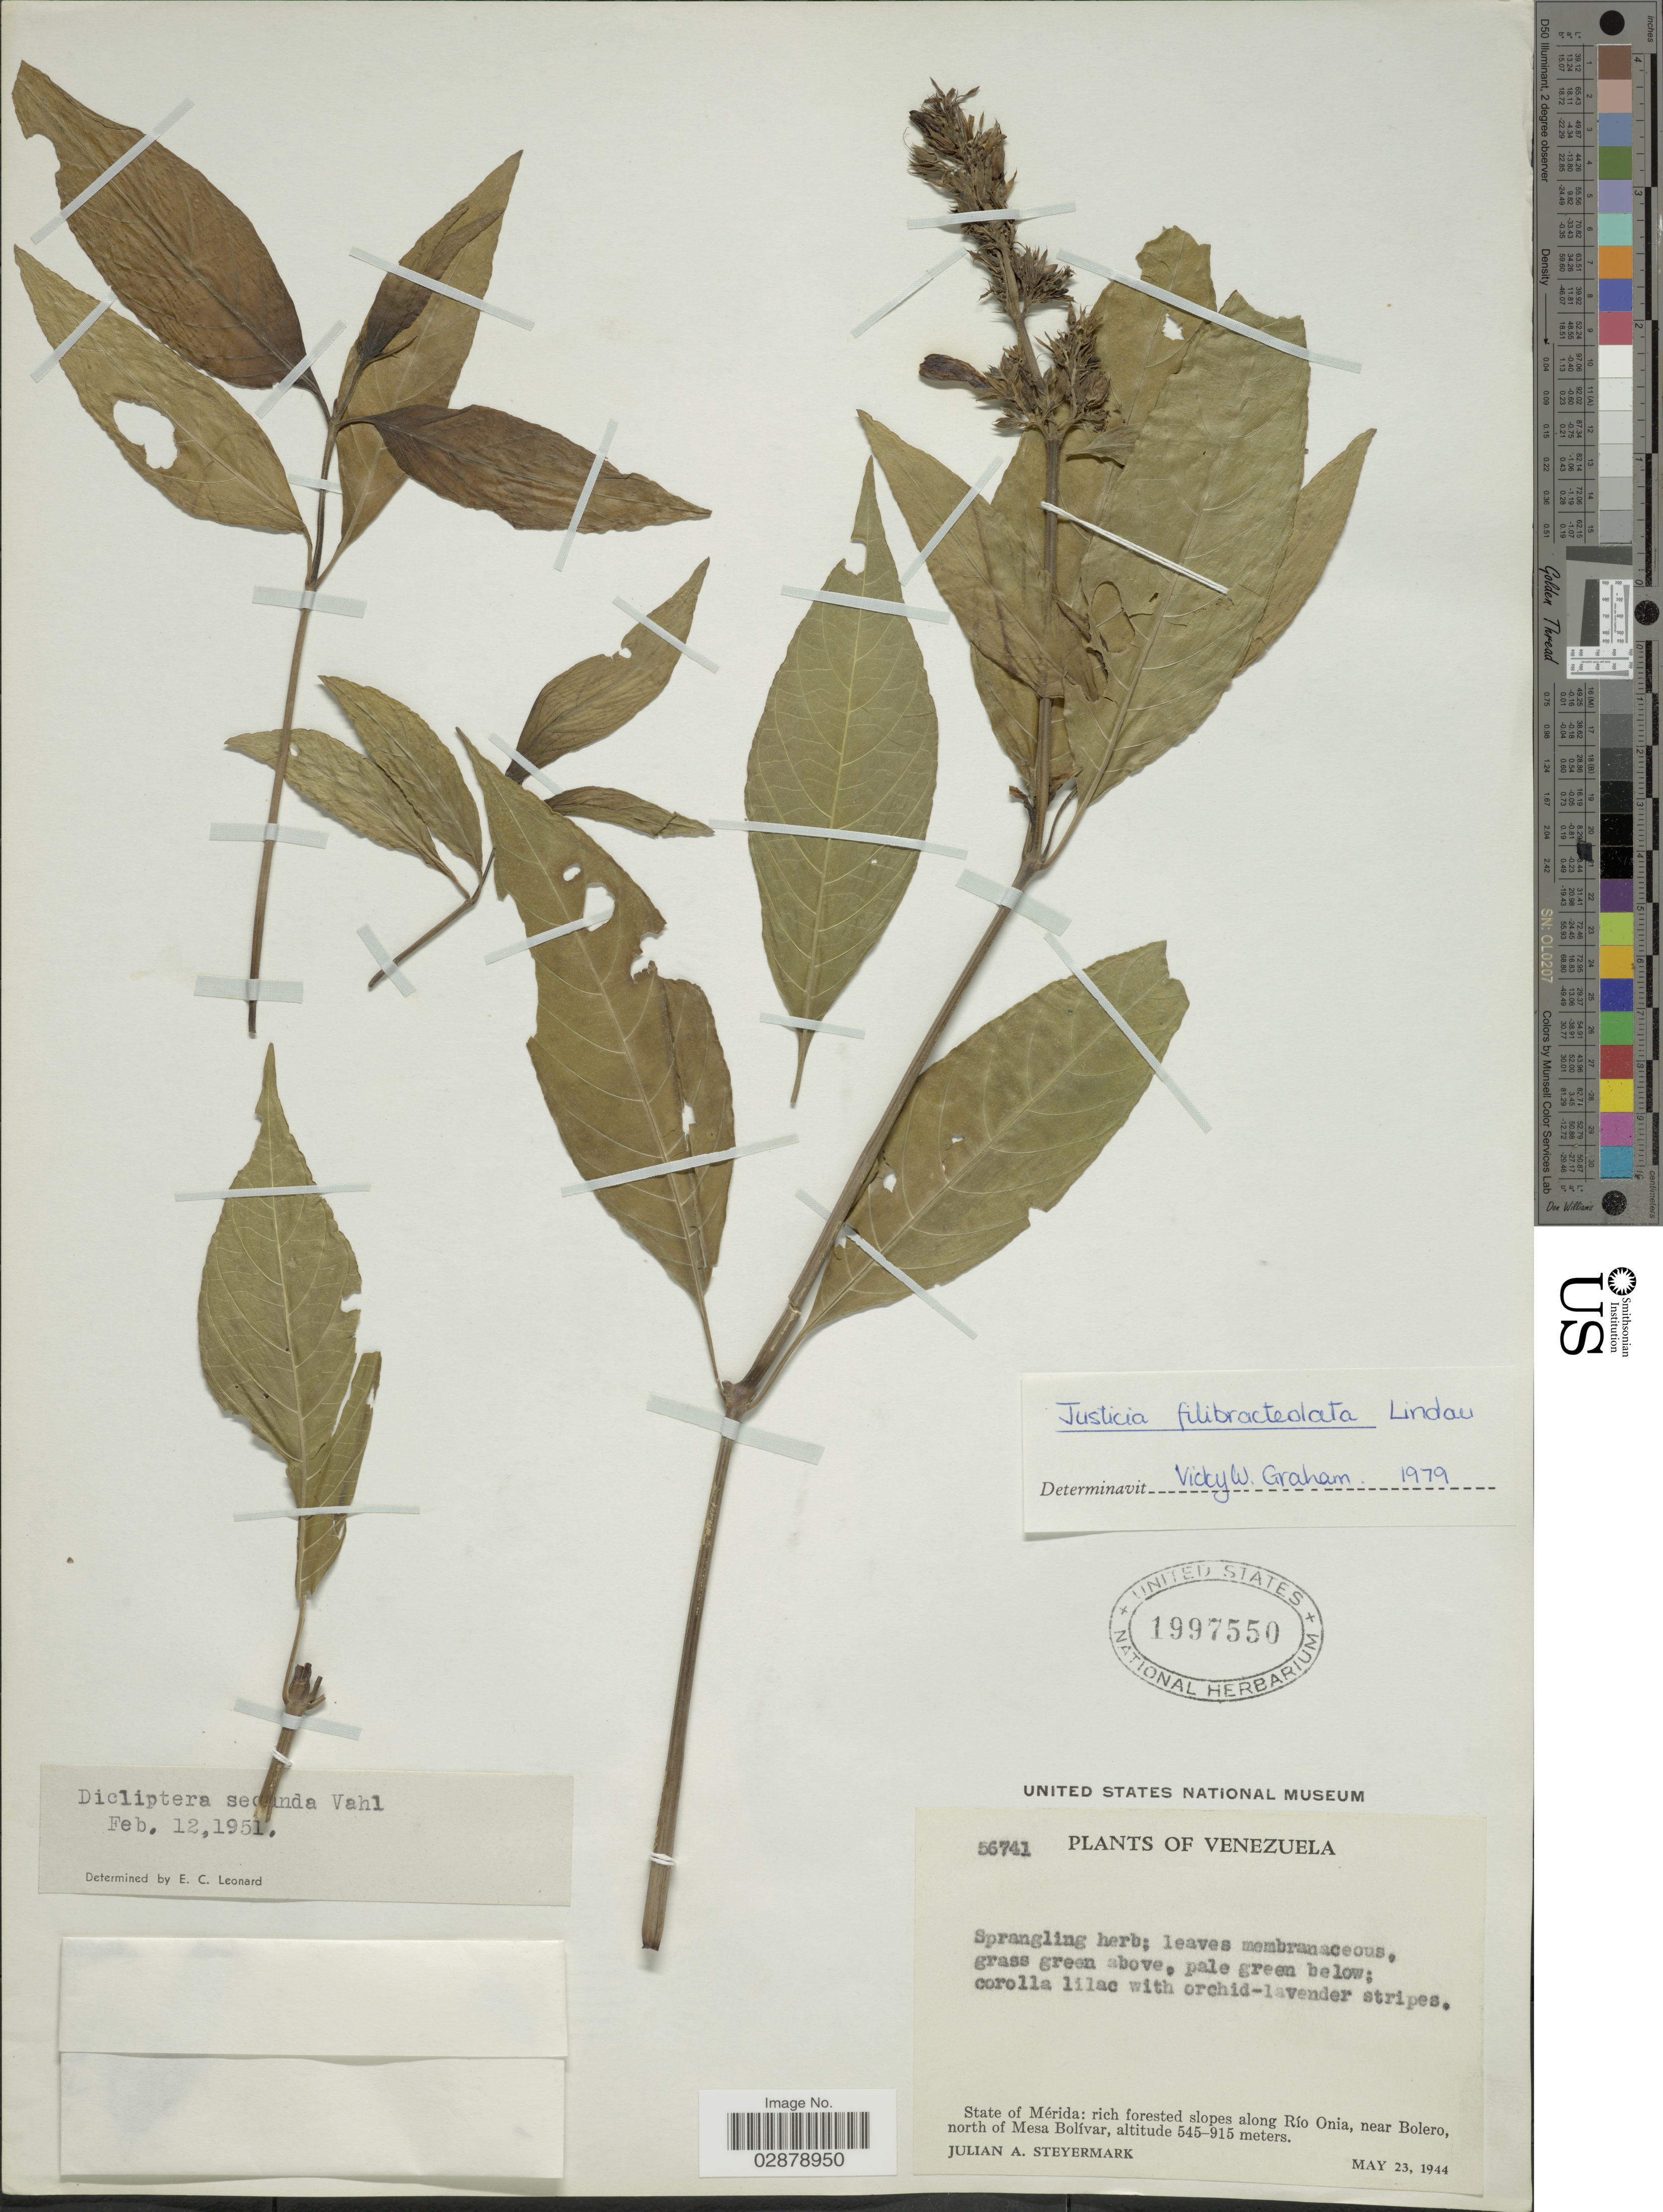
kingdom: Plantae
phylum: Tracheophyta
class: Magnoliopsida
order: Lamiales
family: Acanthaceae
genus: Justicia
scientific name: Justicia filibracteolata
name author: Lindau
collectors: J. Steyermark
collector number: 56741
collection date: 1944-05-23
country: Venezuela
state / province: Mérida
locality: Rich forested slopes along Río Onia, near Bolero, north of Mesa Bolívar.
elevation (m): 545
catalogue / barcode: US 1997550